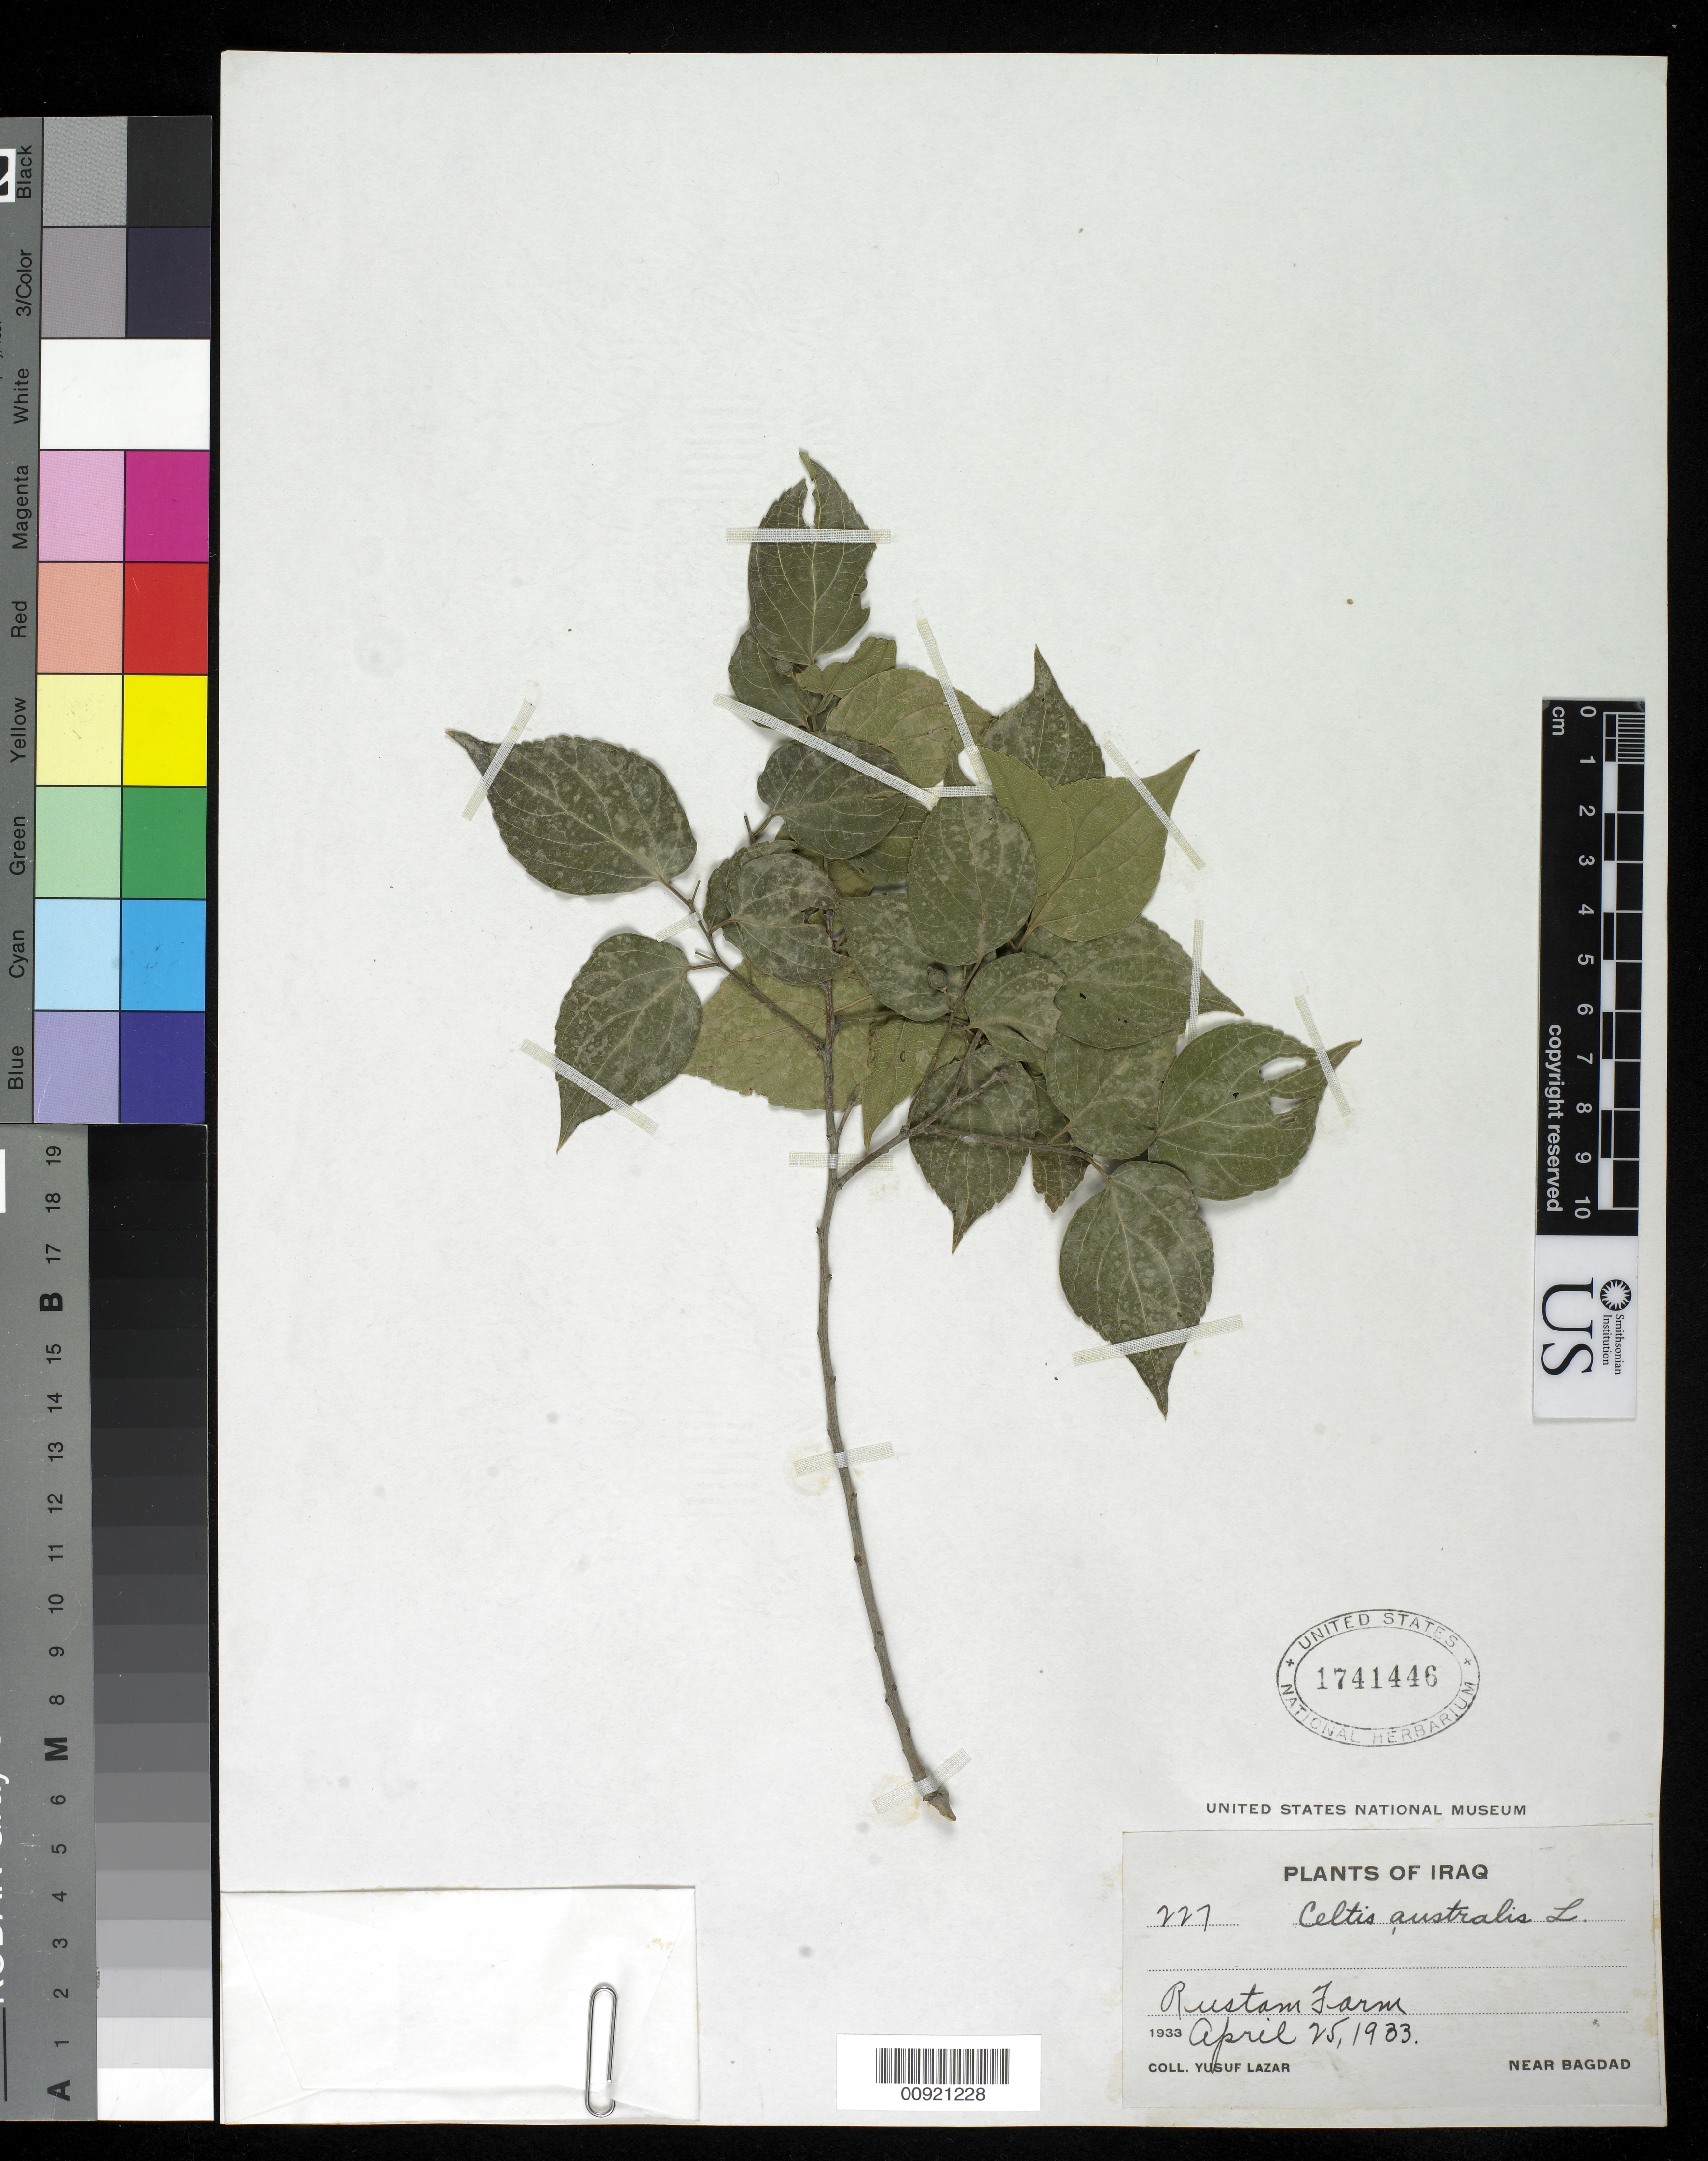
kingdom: Plantae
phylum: Tracheophyta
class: Magnoliopsida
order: Rosales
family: Cannabaceae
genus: Celtis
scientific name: Celtis australis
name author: L.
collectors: Y. Lazar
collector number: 227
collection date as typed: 25 Apr 1933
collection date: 1933-04-25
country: Iraq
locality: Near Bagdad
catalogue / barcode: US 1741446